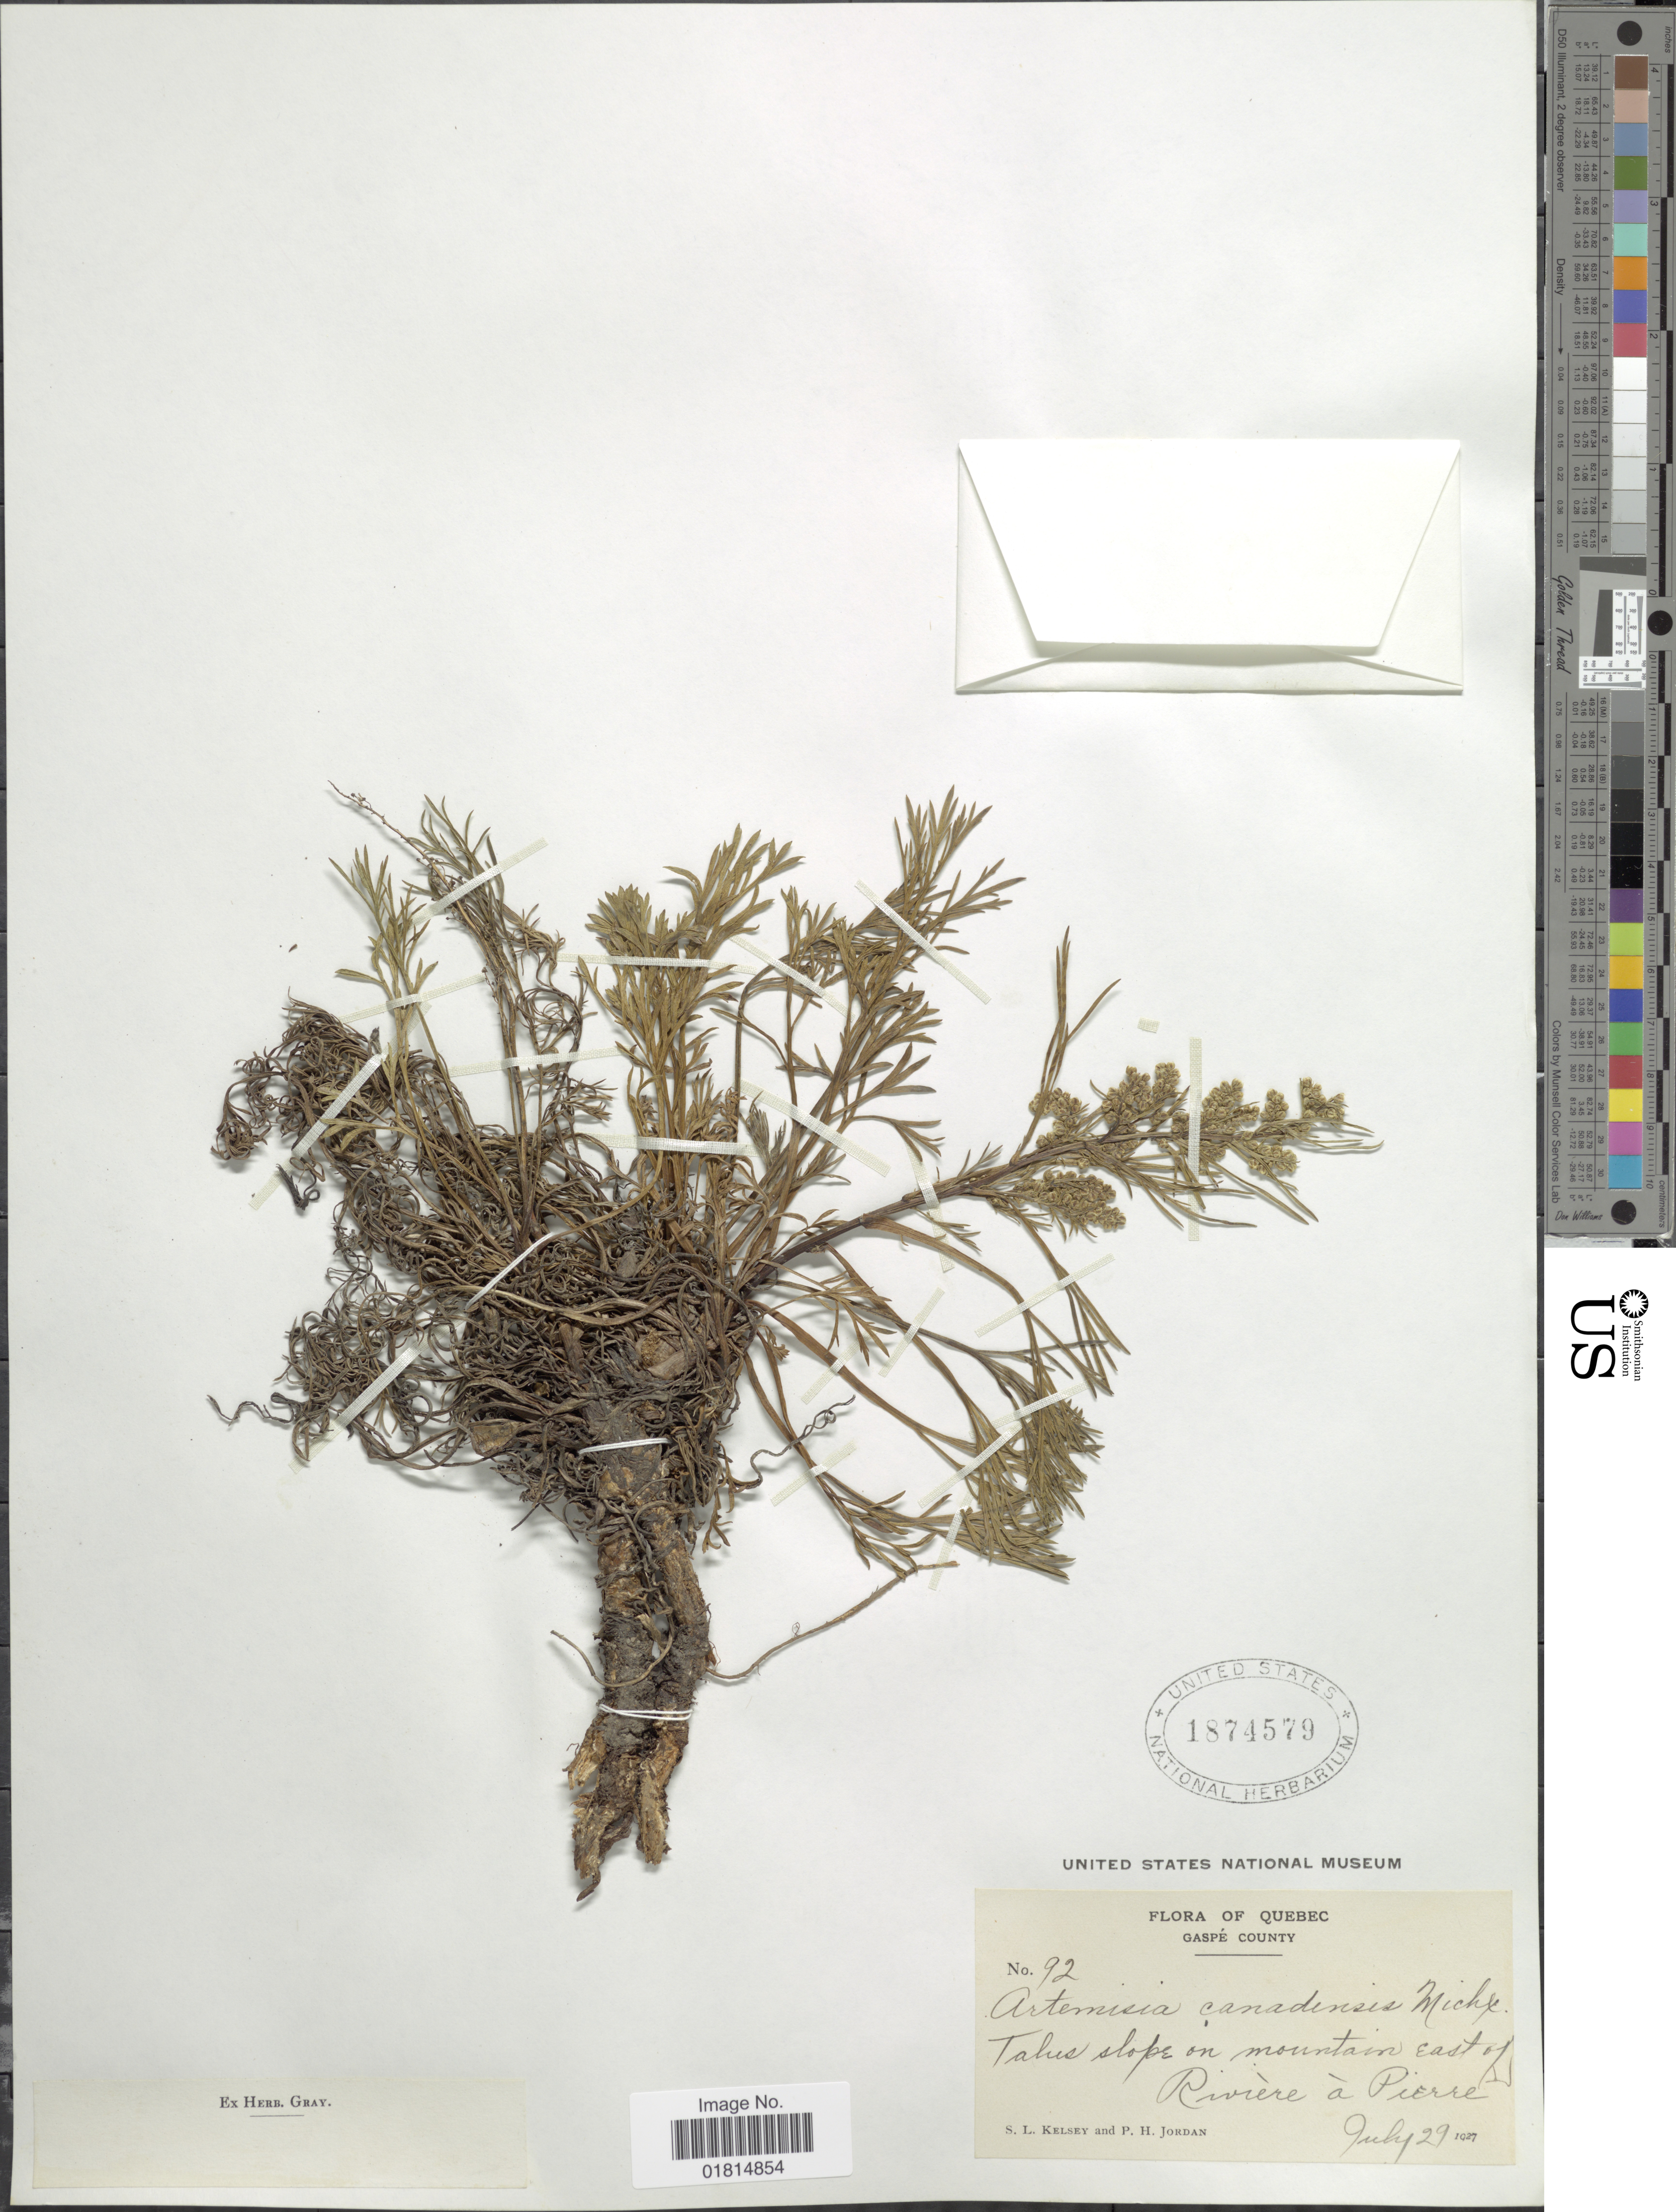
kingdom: Plantae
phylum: Tracheophyta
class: Magnoliopsida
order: Asterales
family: Asteraceae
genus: Artemisia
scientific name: Artemisia canadensis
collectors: S. Kelsey & P. Jordan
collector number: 92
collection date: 1927-07-29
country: Canada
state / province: Quebec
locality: Gaspé County. Talus slope on mountain East of Rivière à Pierre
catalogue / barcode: US 1874579